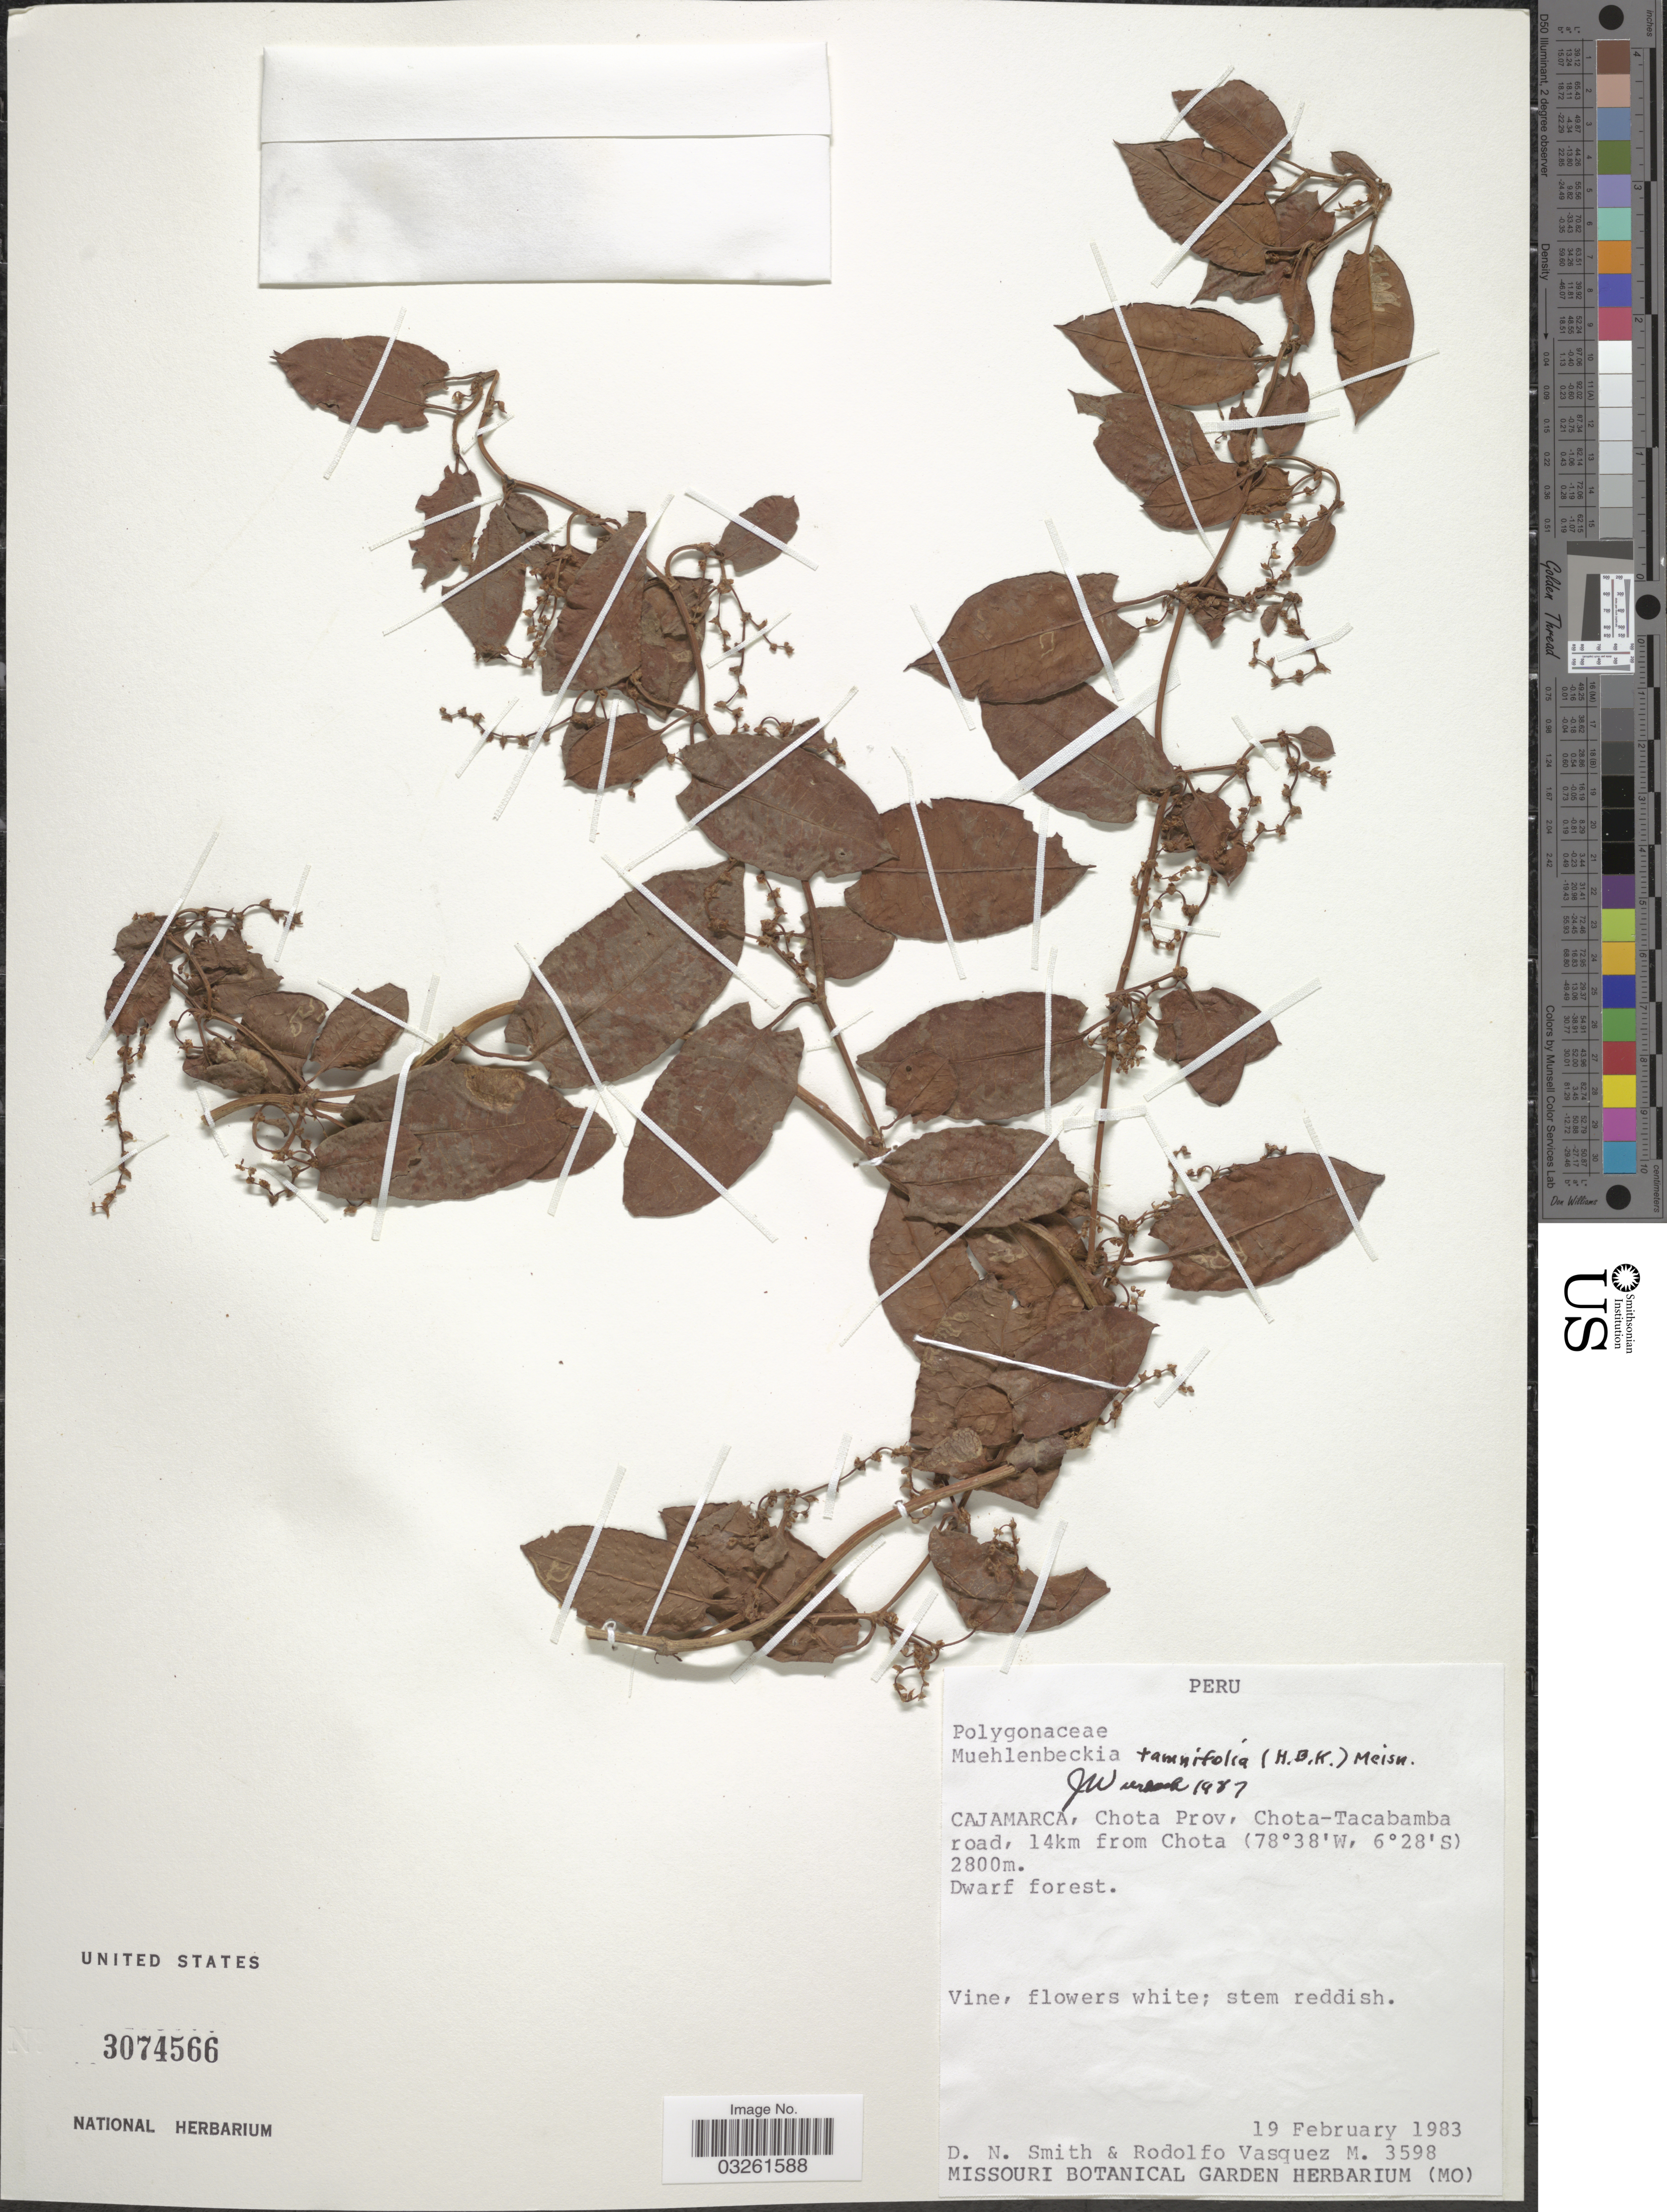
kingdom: Plantae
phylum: Tracheophyta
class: Magnoliopsida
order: Caryophyllales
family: Polygonaceae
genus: Muehlenbeckia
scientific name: Muehlenbeckia tamnifolia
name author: (Kunth) Meisn.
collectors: D. Smith & R. Vásquez M.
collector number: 3598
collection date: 1983-02-19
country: Peru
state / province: Cajamarca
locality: Chota Prov, Chota-Tacabamba road, 14km from Chota.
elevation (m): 2800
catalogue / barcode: US 3074566